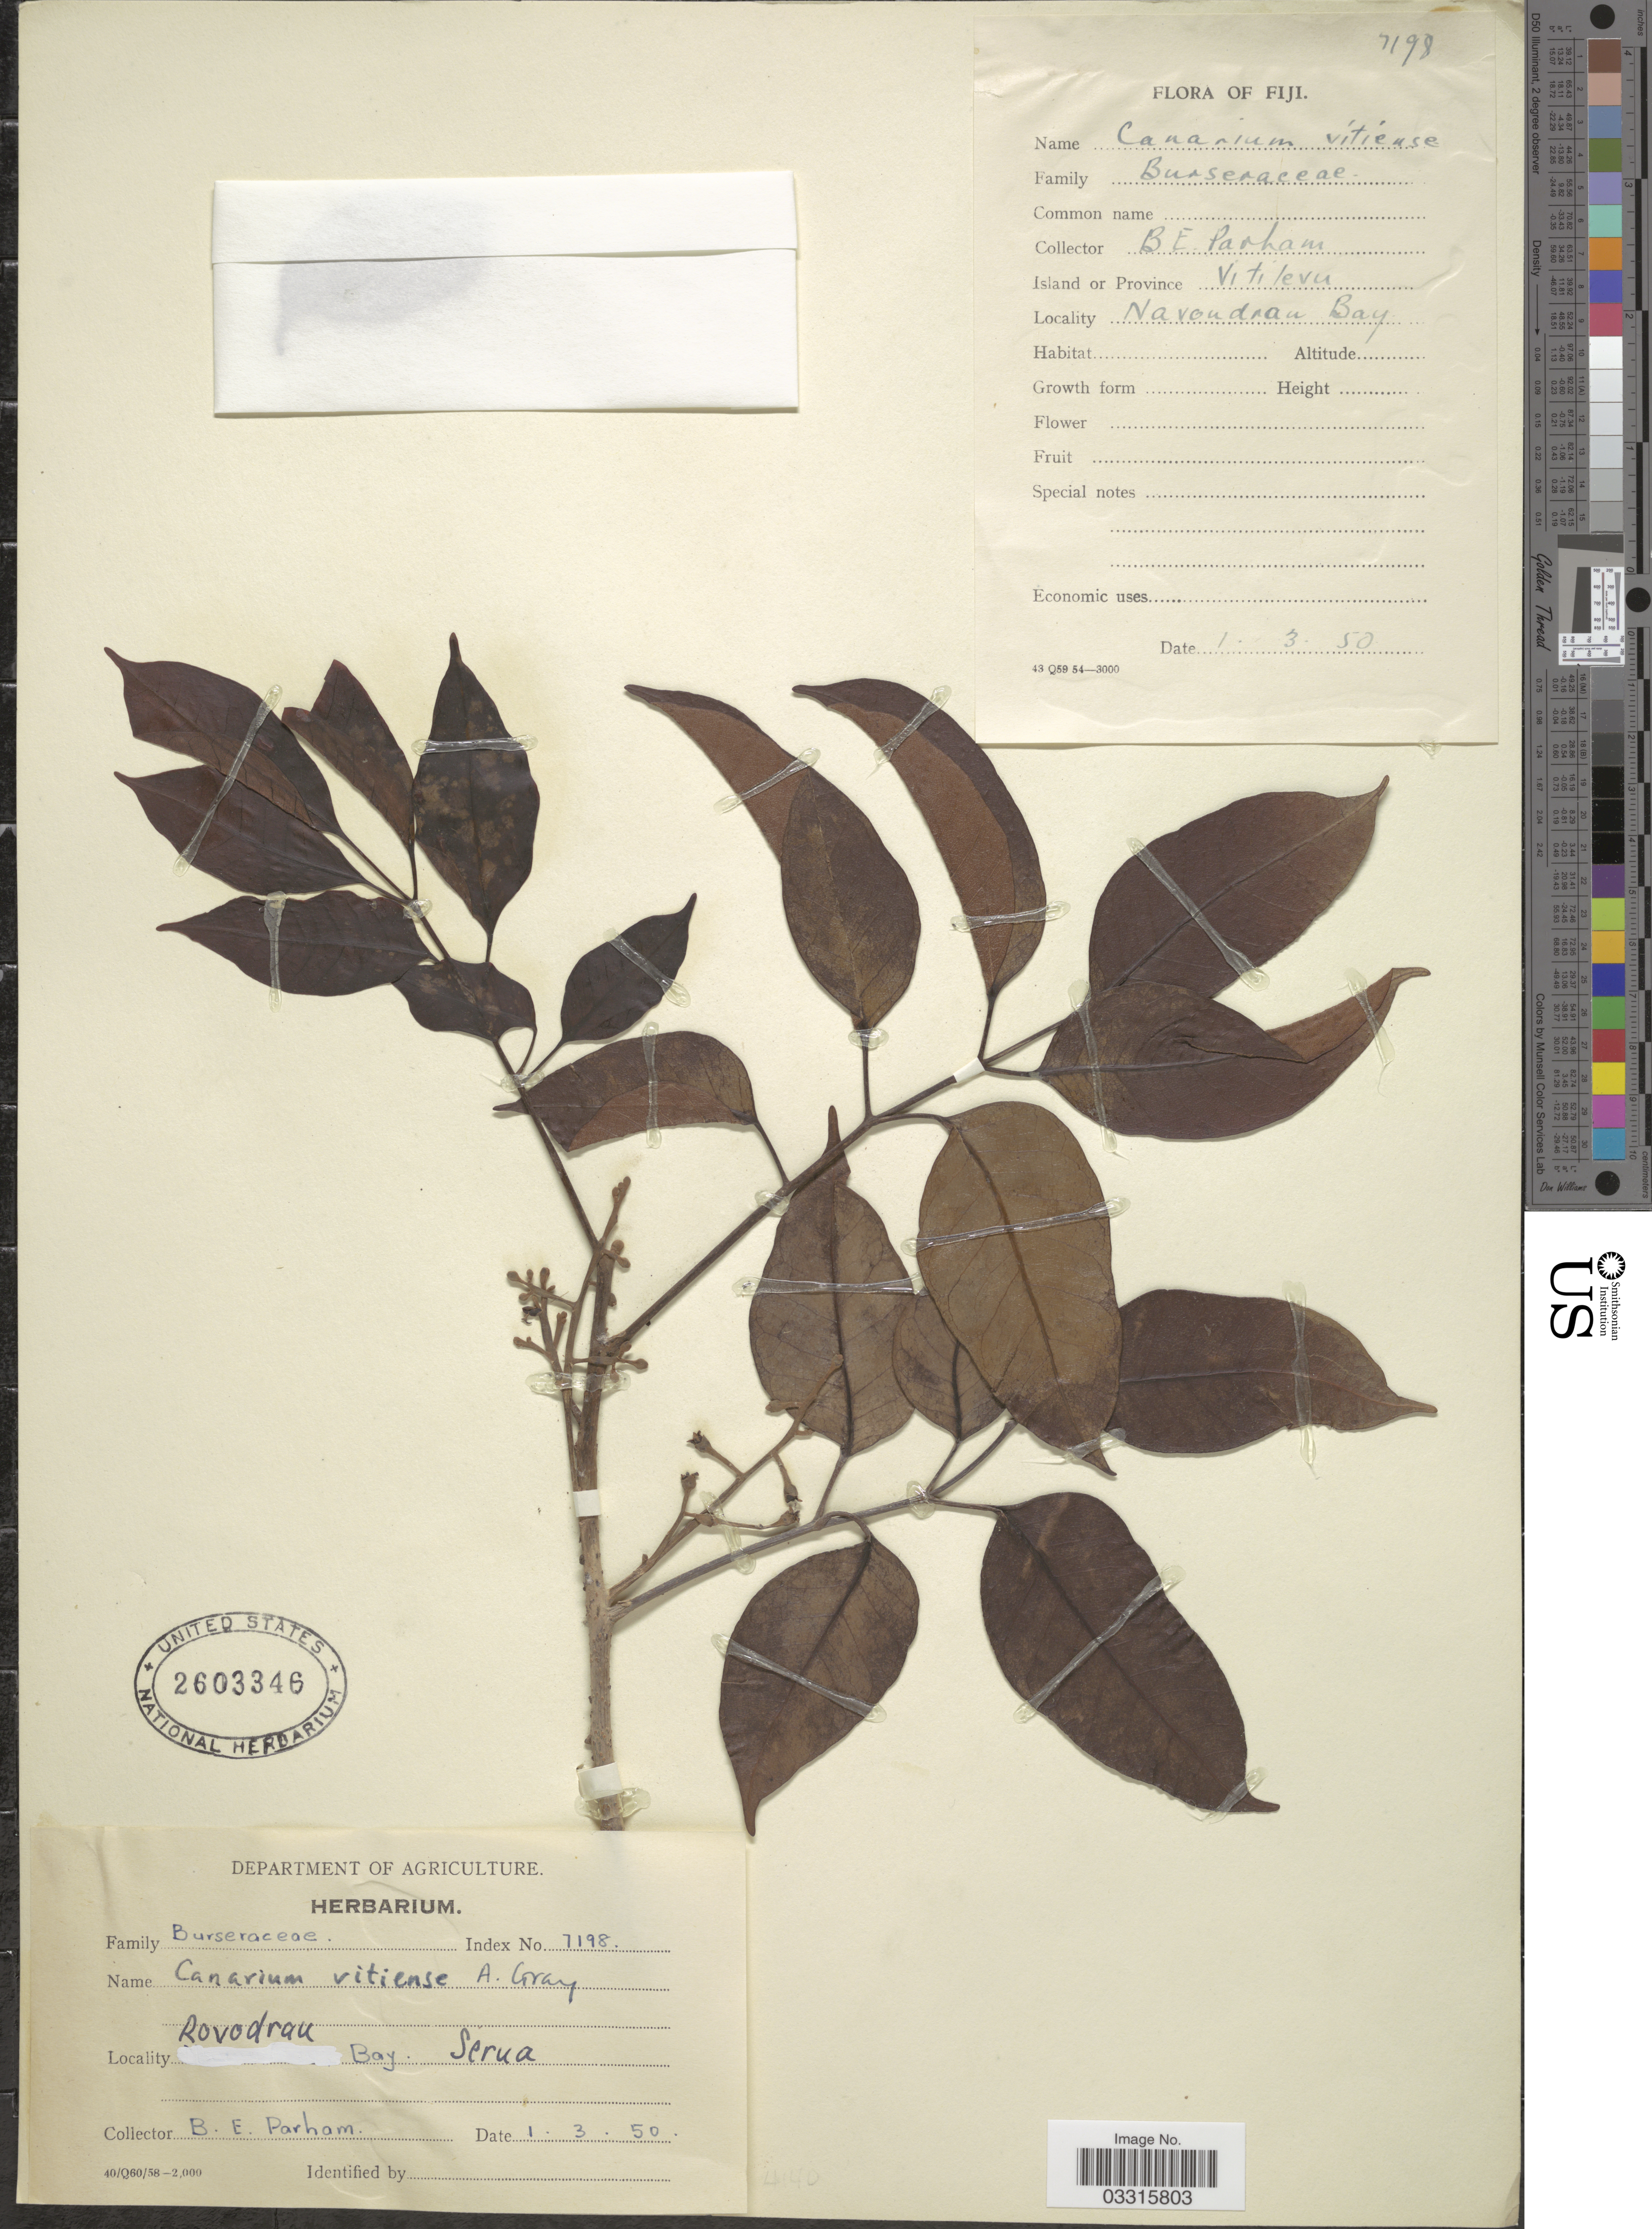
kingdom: Plantae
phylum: Tracheophyta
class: Magnoliopsida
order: Sapindales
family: Burseraceae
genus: Canarium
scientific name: Canarium vitiense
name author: A. Gray in Wilkes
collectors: B. E. Parham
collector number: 7198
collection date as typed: Transcribed d/m/y: 1/3/50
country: Fiji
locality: Rovodrau Bay. Serua.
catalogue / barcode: US 2603346